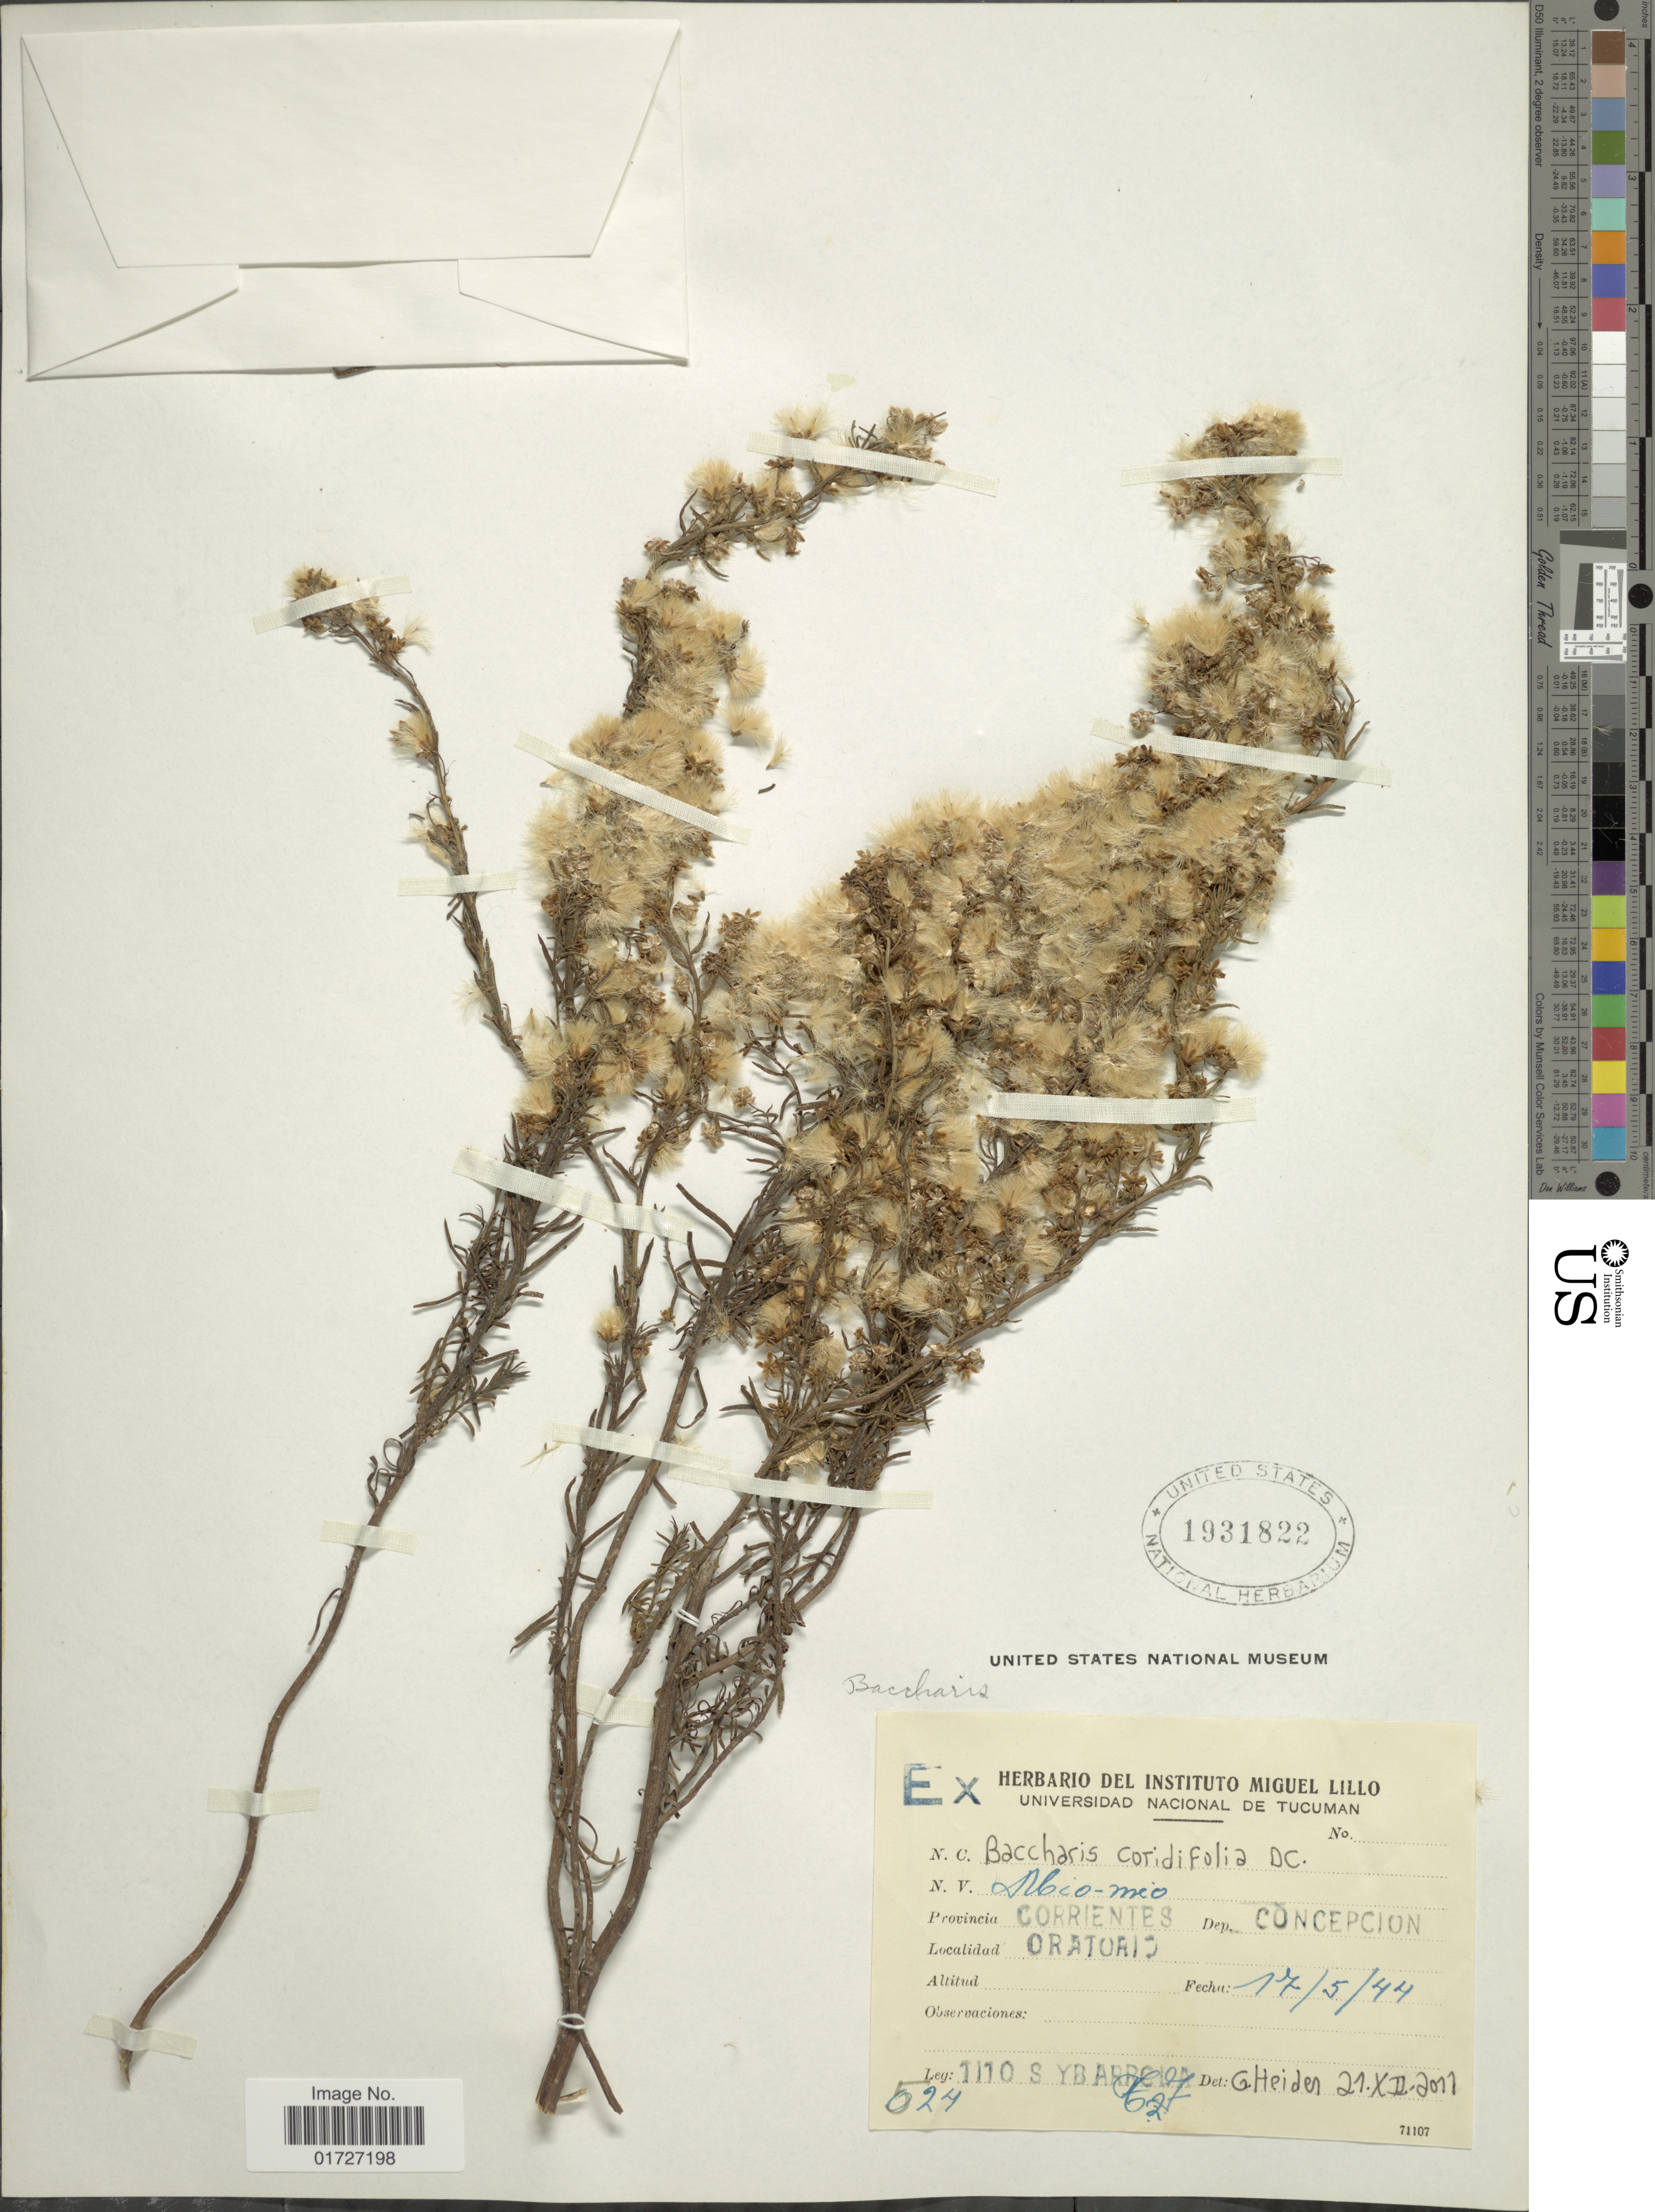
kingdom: Plantae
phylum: Tracheophyta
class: Magnoliopsida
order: Asterales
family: Asteraceae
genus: Baccharis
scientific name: Baccharis coridifolia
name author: DC.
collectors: T. Ybarrcia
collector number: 524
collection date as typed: Transcribed d/m/y: 17/5/44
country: Argentina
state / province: Corrientes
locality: Dep. Concepcion, Oratoris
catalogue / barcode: US 1931822